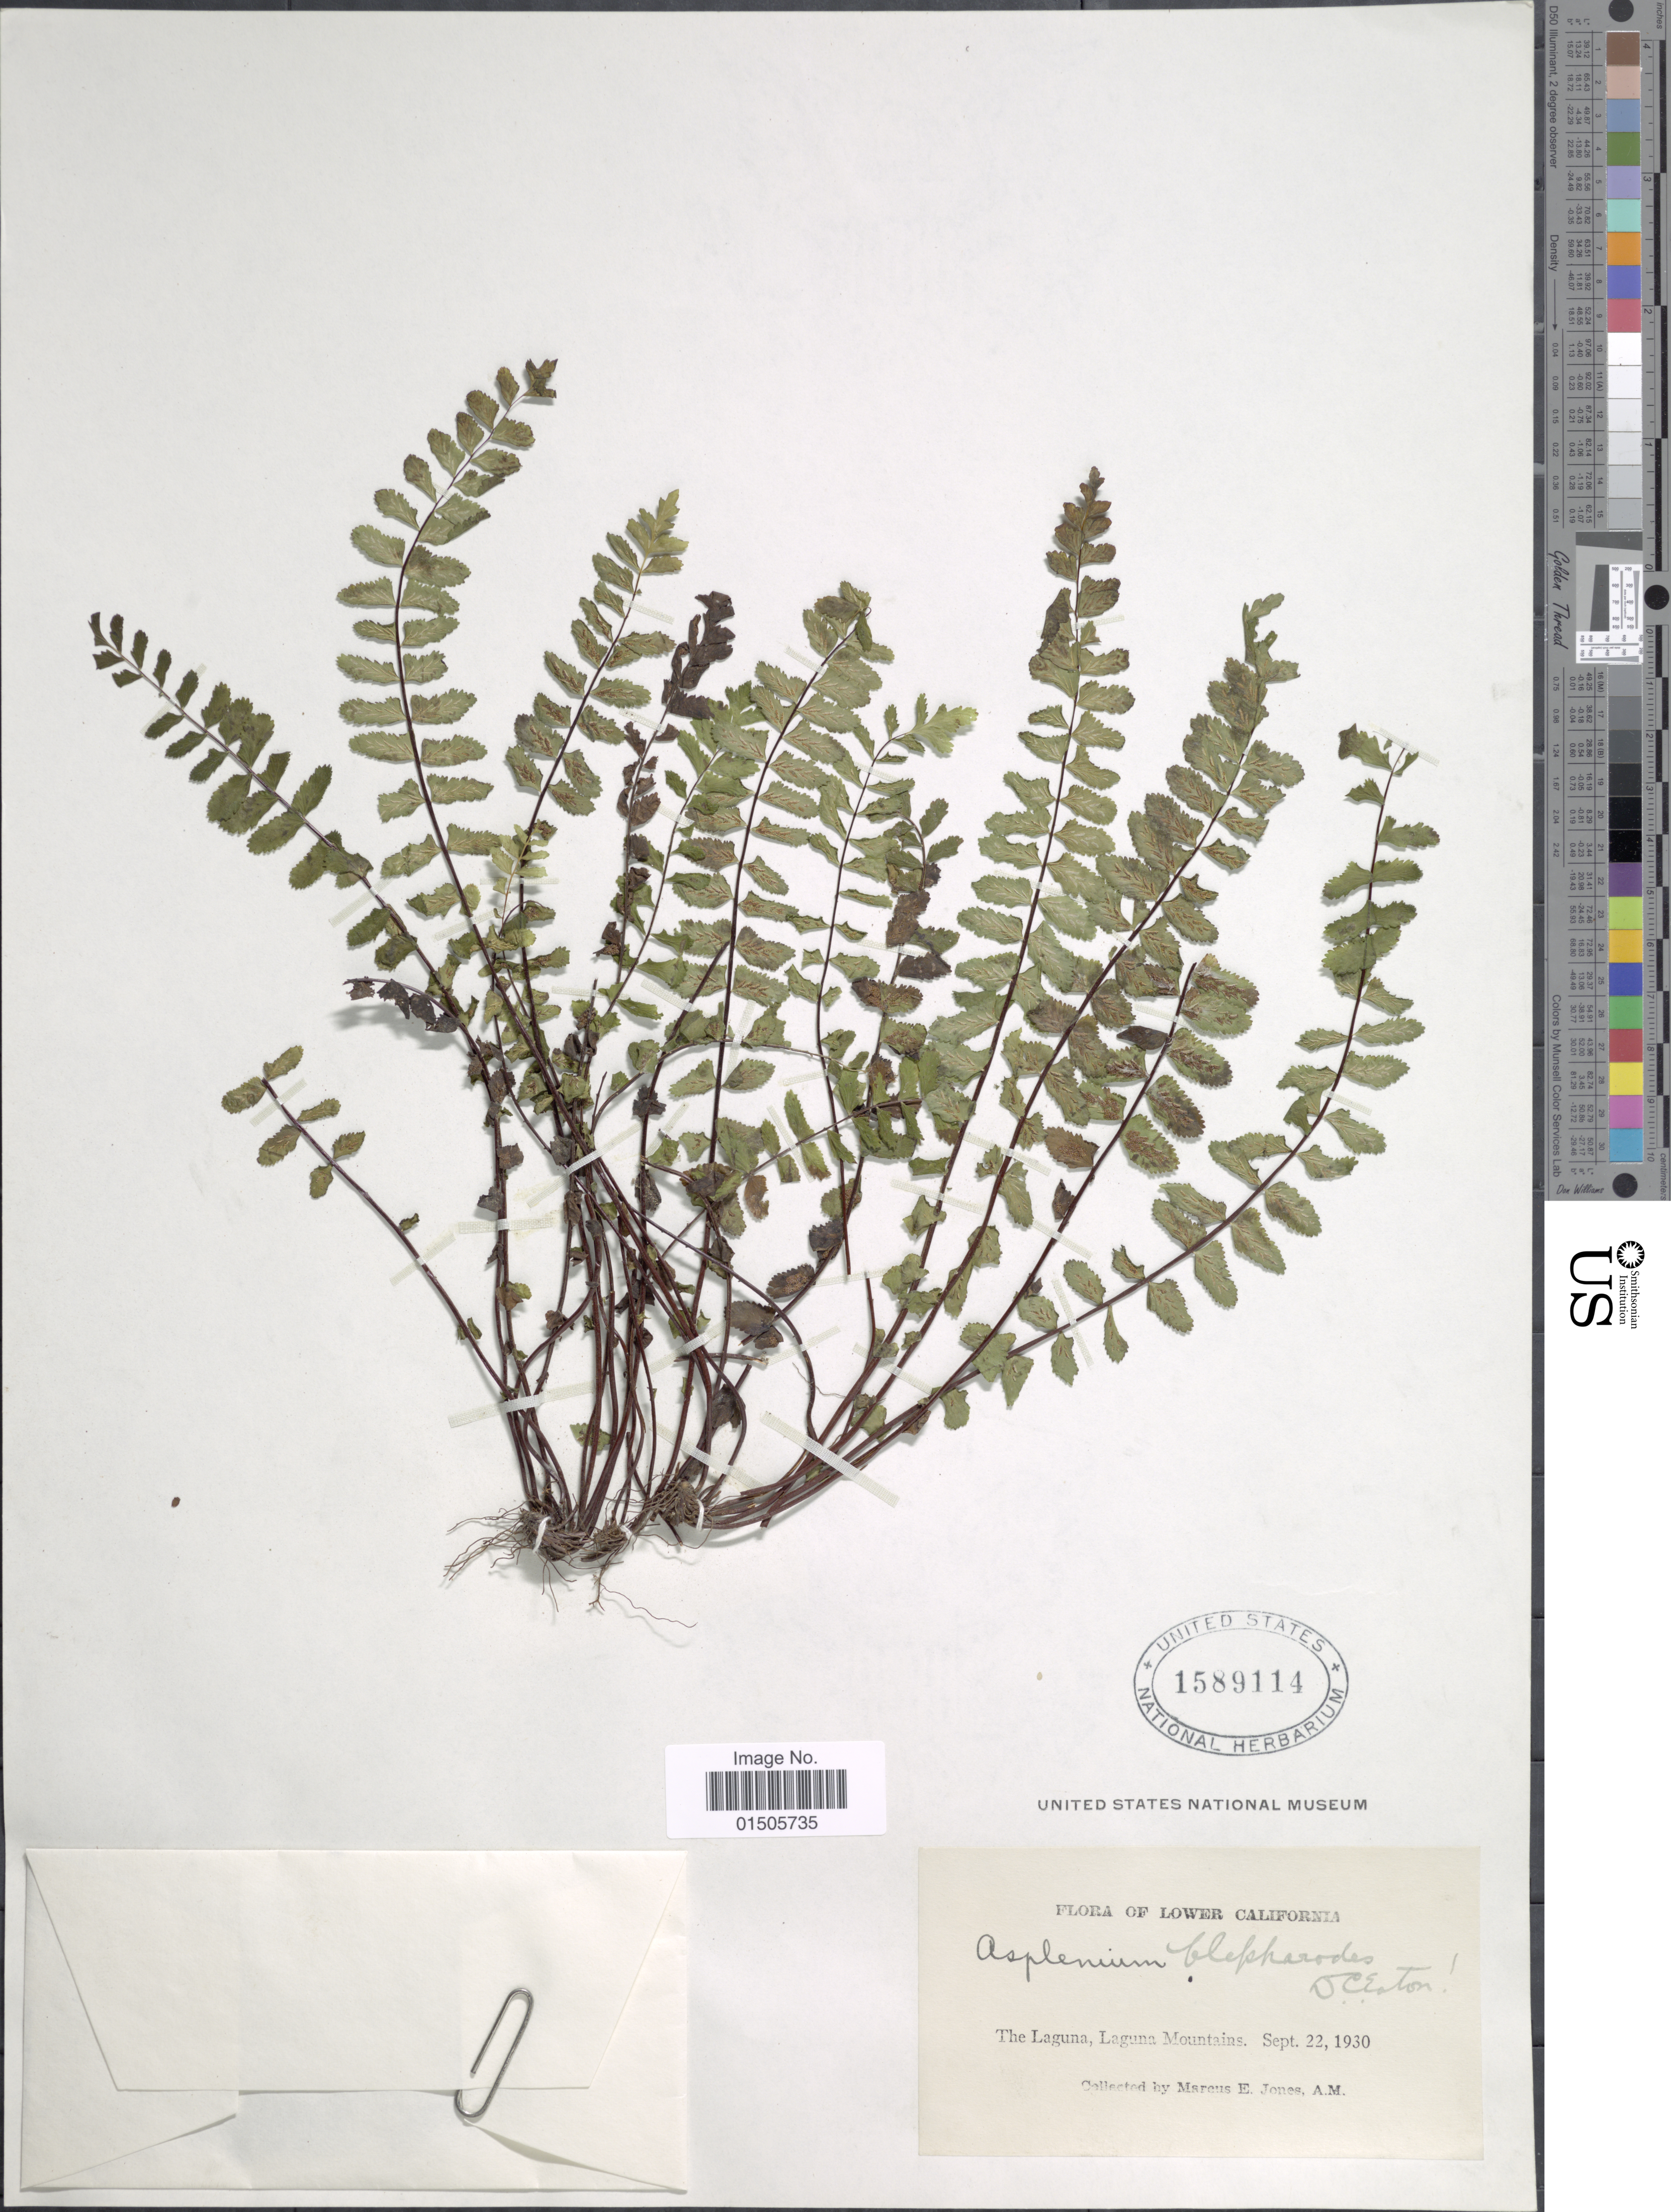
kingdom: Plantae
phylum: Tracheophyta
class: Polypodiopsida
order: Polypodiales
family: Aspleniaceae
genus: Asplenium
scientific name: Asplenium blepharodes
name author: D.C. Eaton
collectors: M. E. Jones & A. M. Jones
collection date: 1930-09-22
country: Mexico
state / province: Baja California Norte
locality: Lower California, The Laguna, Laguna Mountains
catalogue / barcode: US 1589114